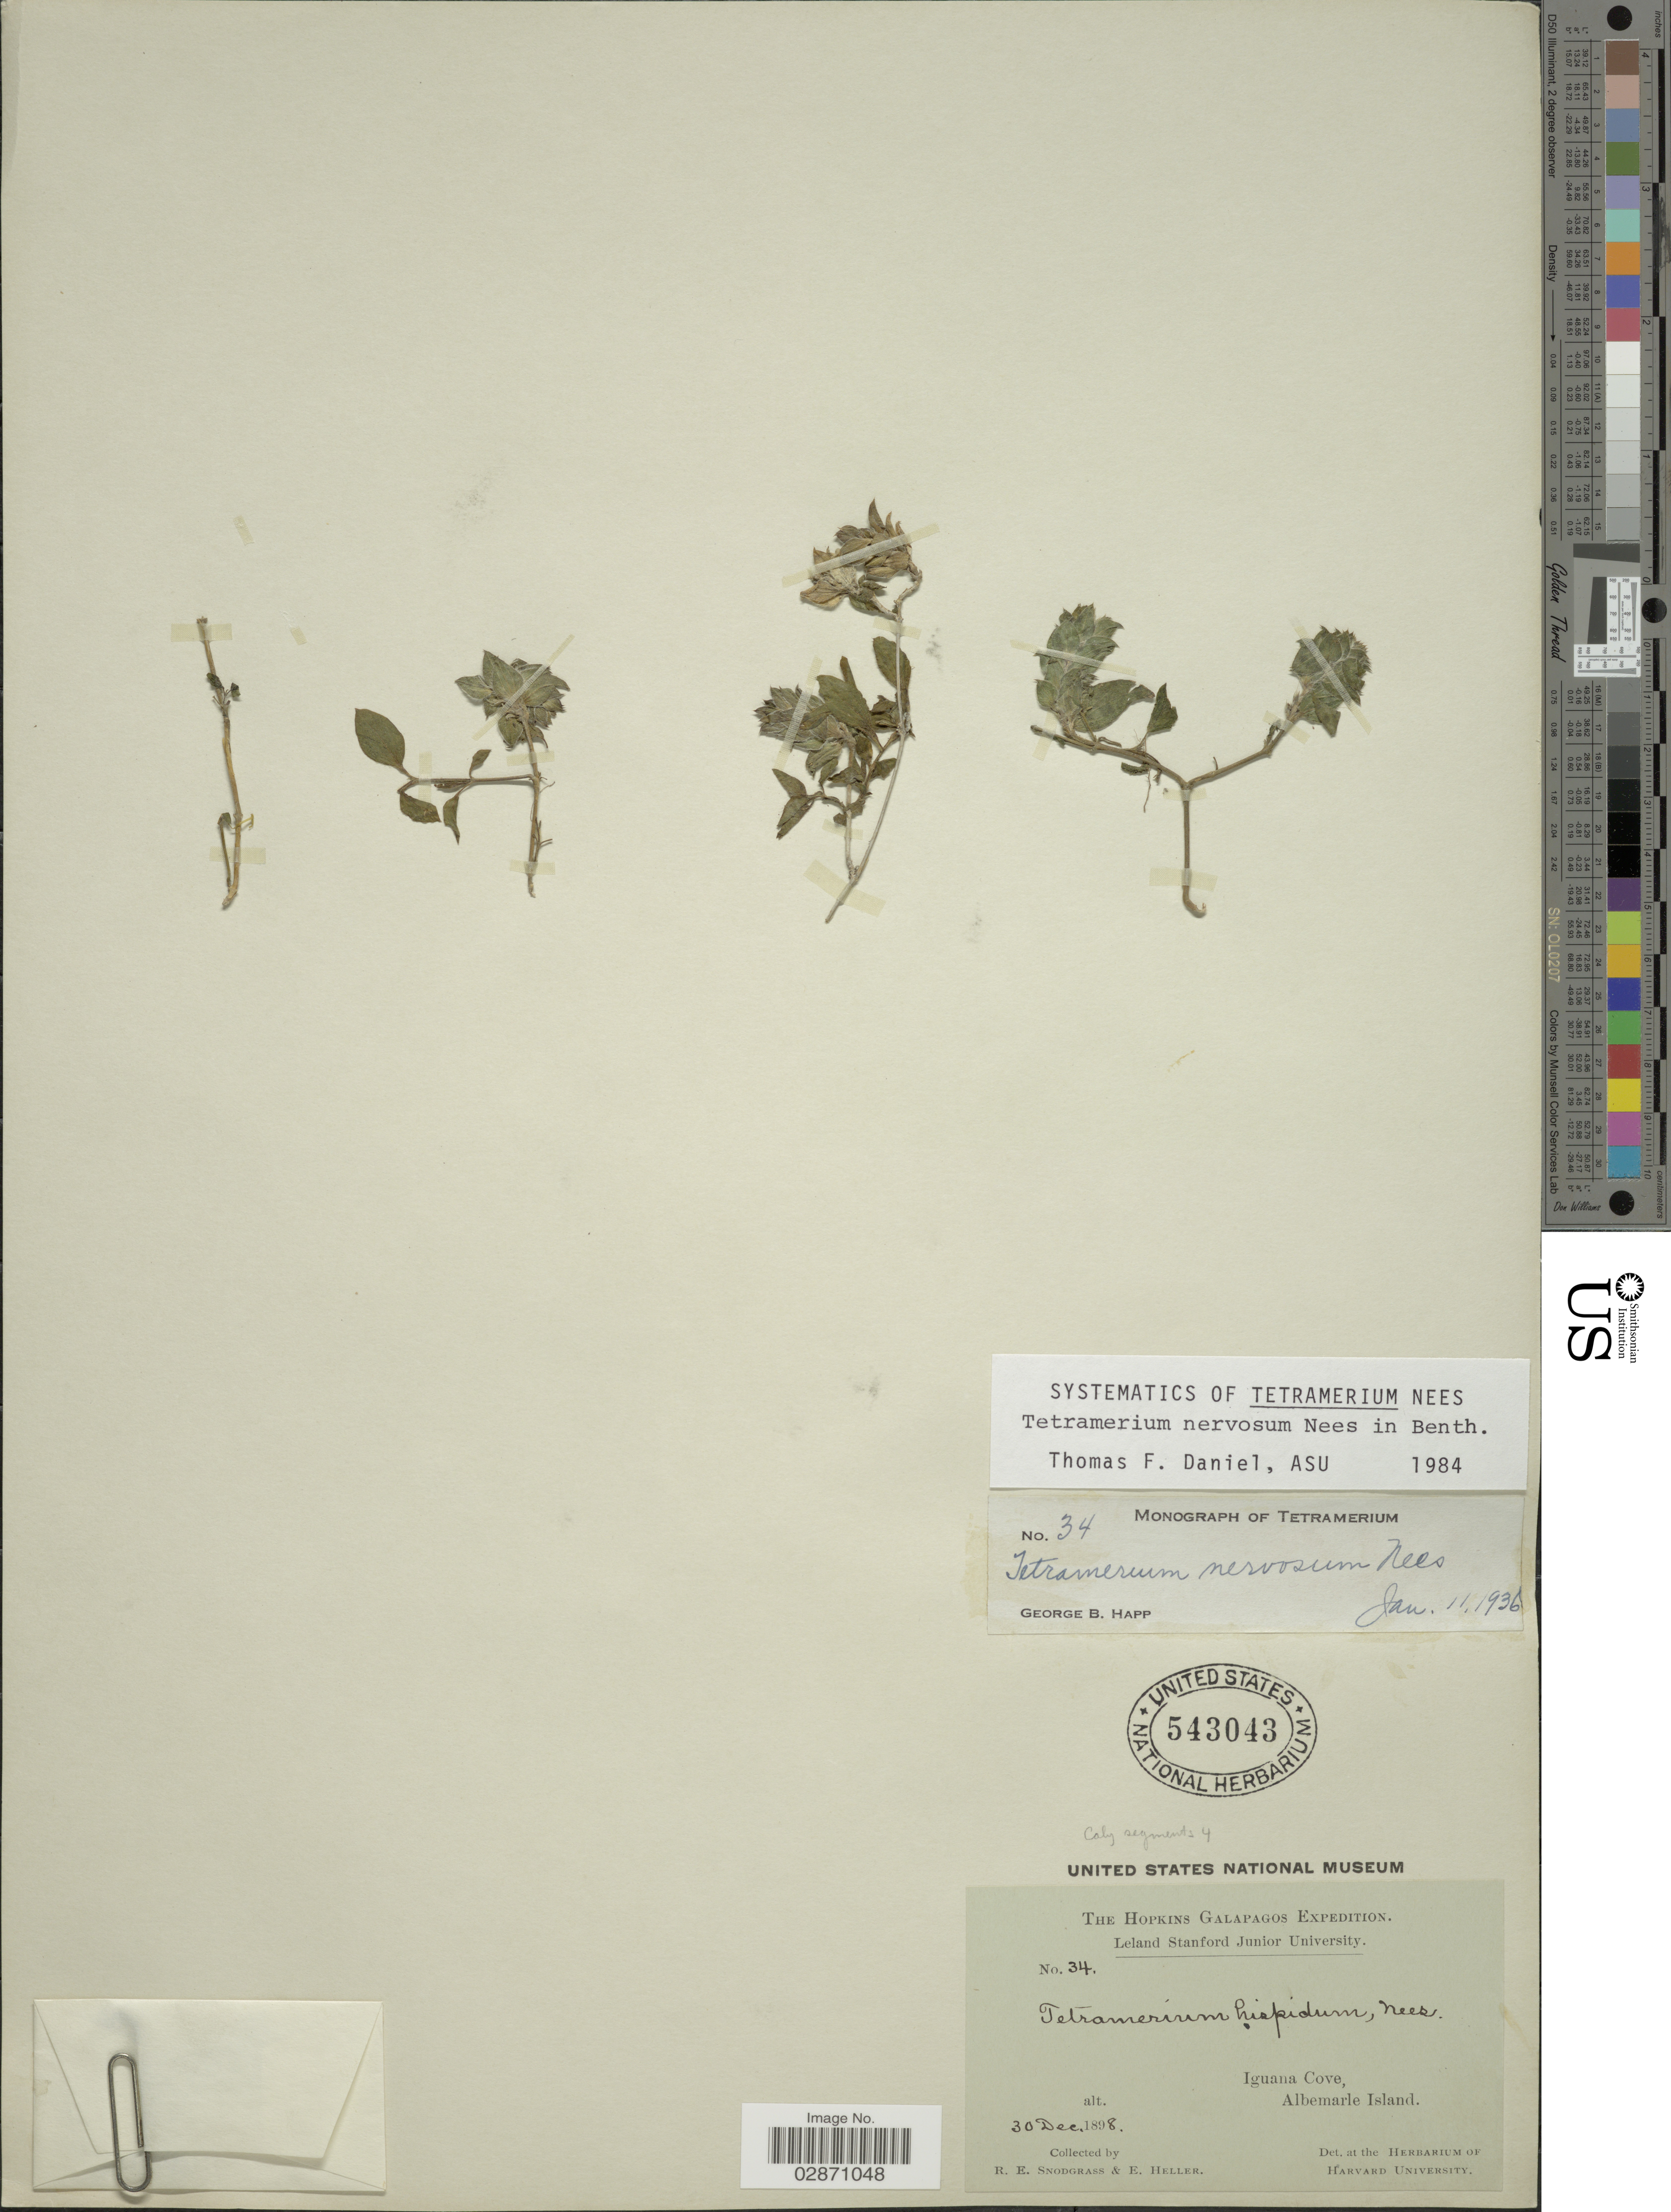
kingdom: Plantae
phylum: Tracheophyta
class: Magnoliopsida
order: Lamiales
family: Acanthaceae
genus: Tetramerium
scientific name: Tetramerium nervosum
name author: Nees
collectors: R. E. Snodgrass & E. Heller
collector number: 34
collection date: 1898-12-30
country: Ecuador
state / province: Colón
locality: The Hopkins Galapagos, Iguana Cove, Albermarle Island.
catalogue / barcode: US 543043